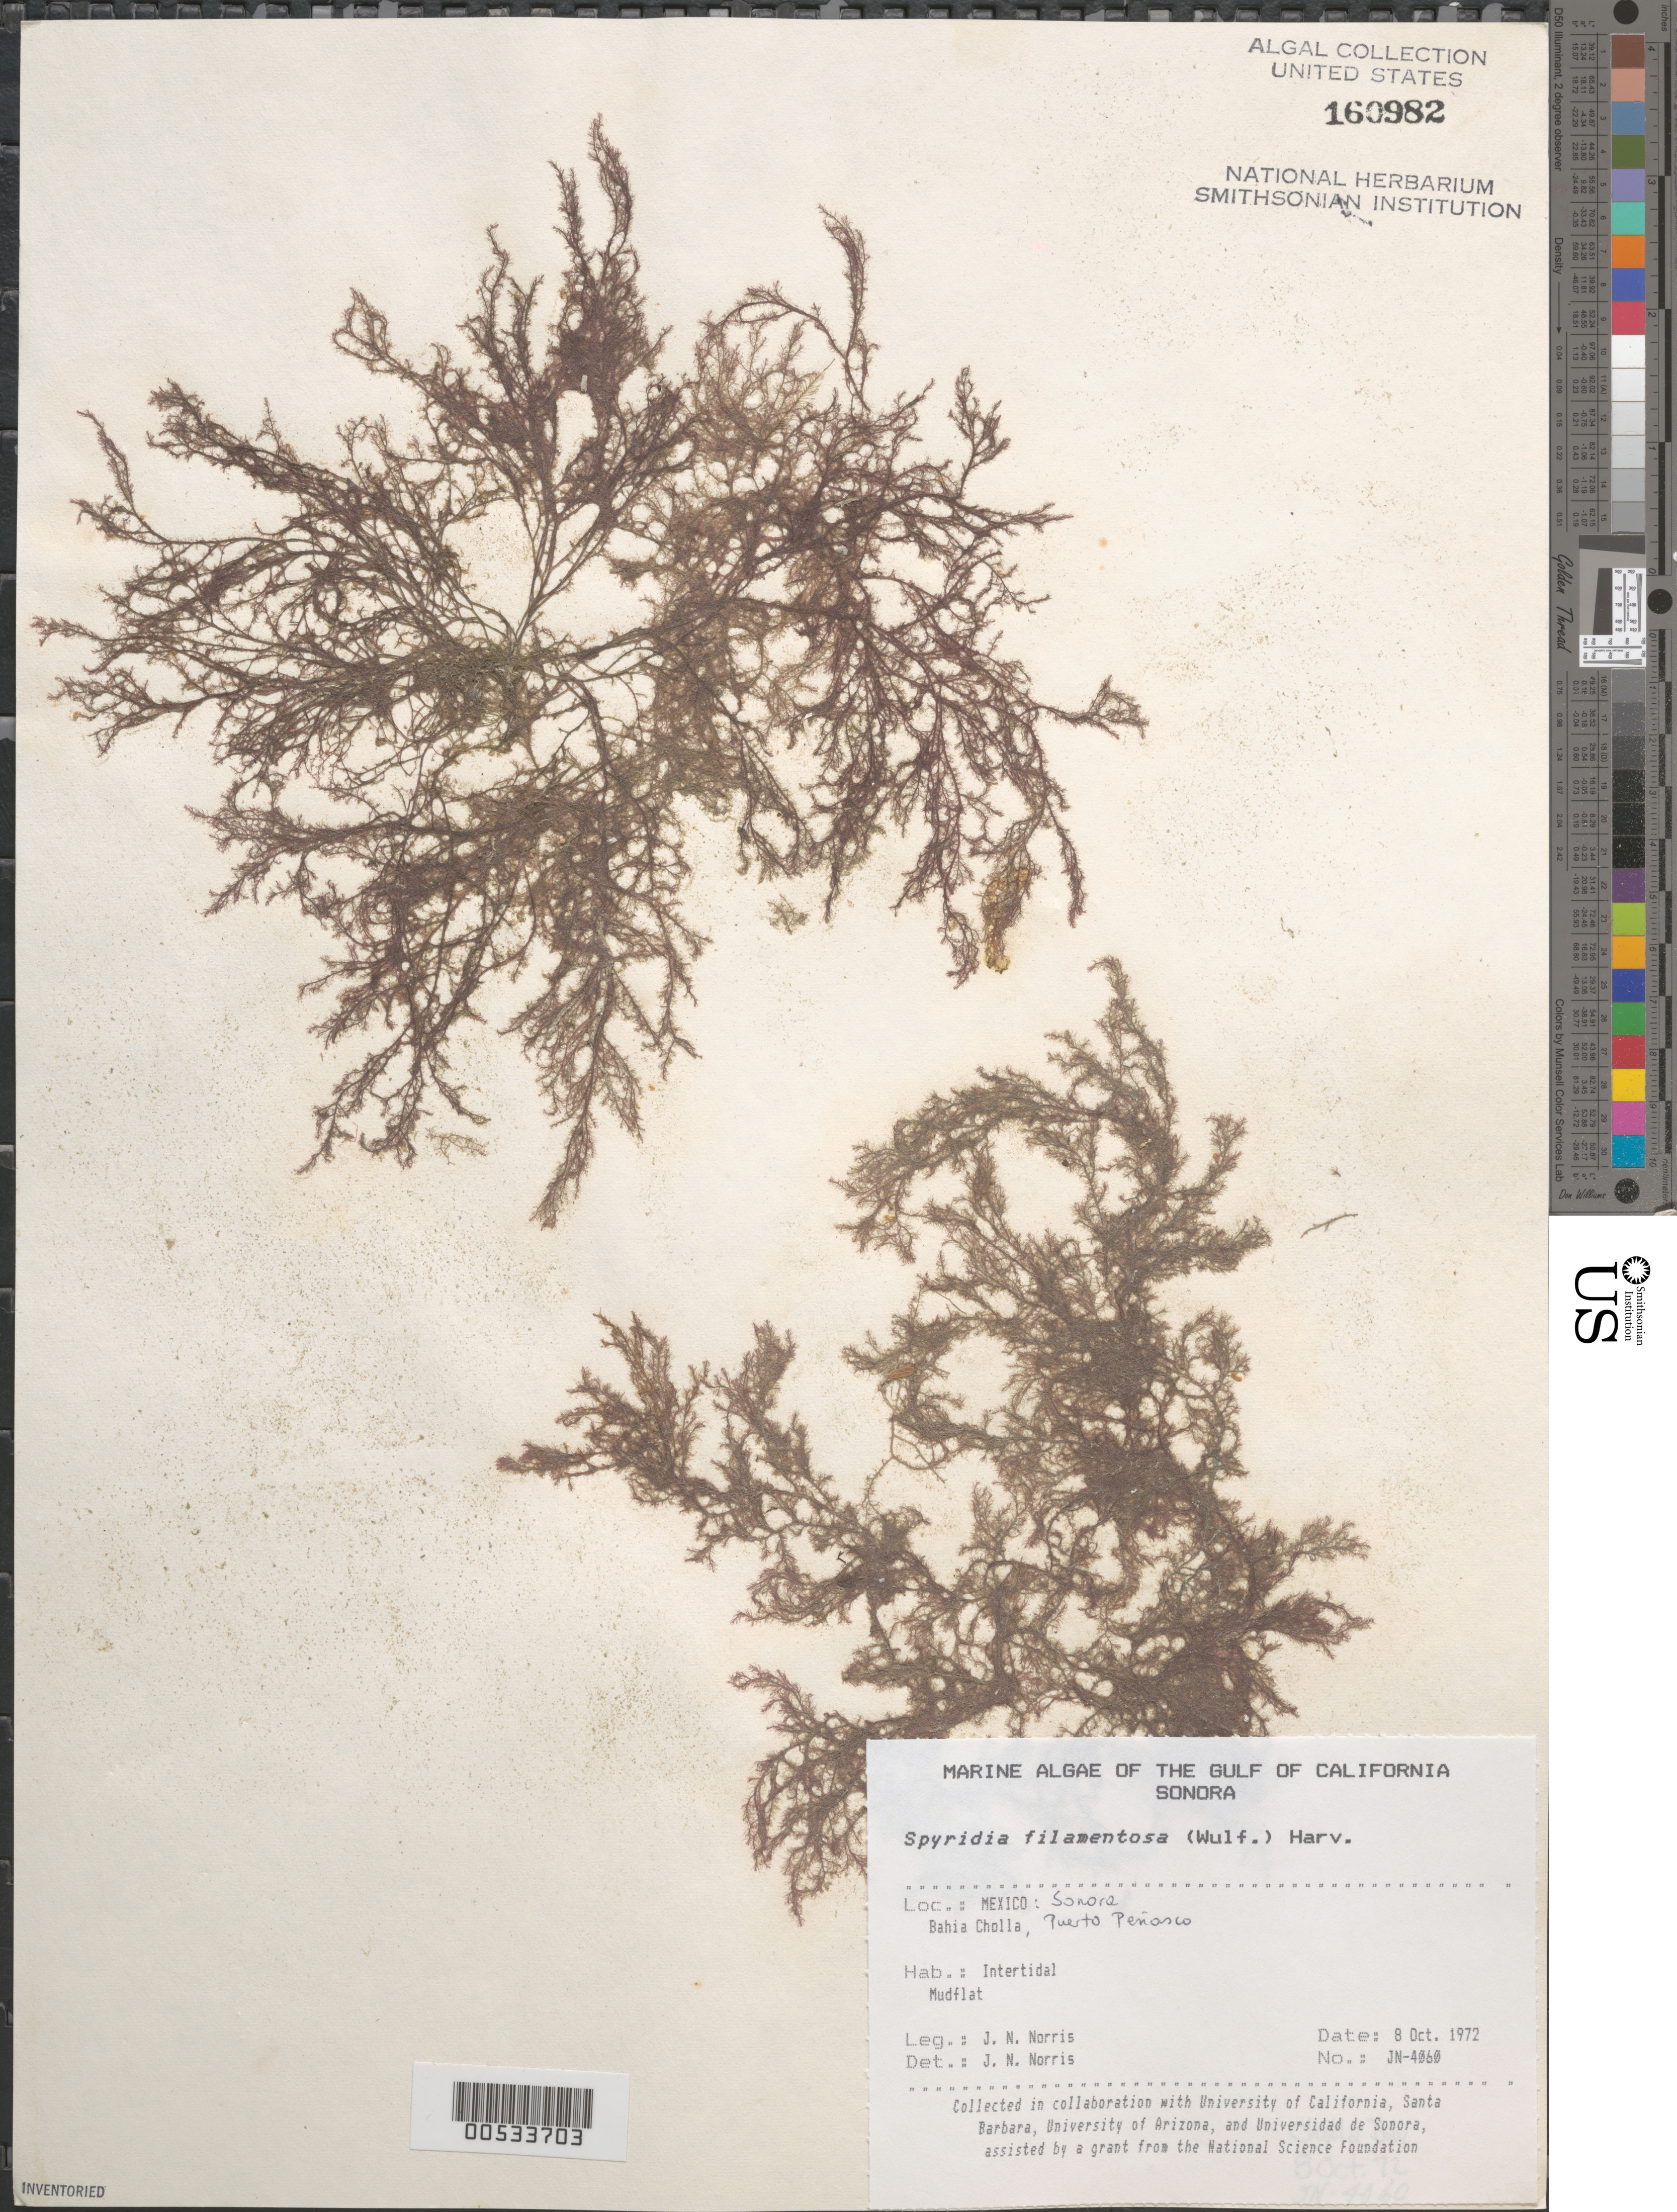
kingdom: Plantae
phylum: Rhodophyta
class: Florideophyceae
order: Ceramiales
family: Spyridiaceae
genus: Spyridia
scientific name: Spyridia filamentosa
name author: (Wulfen) Harv.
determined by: Norris, James N.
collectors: J. N. Norris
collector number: JN-4060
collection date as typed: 08 Oct 1972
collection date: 1972-10-08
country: Mexico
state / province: Sonora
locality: Bahia Cholla, Puerto Penasco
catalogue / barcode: US 160982